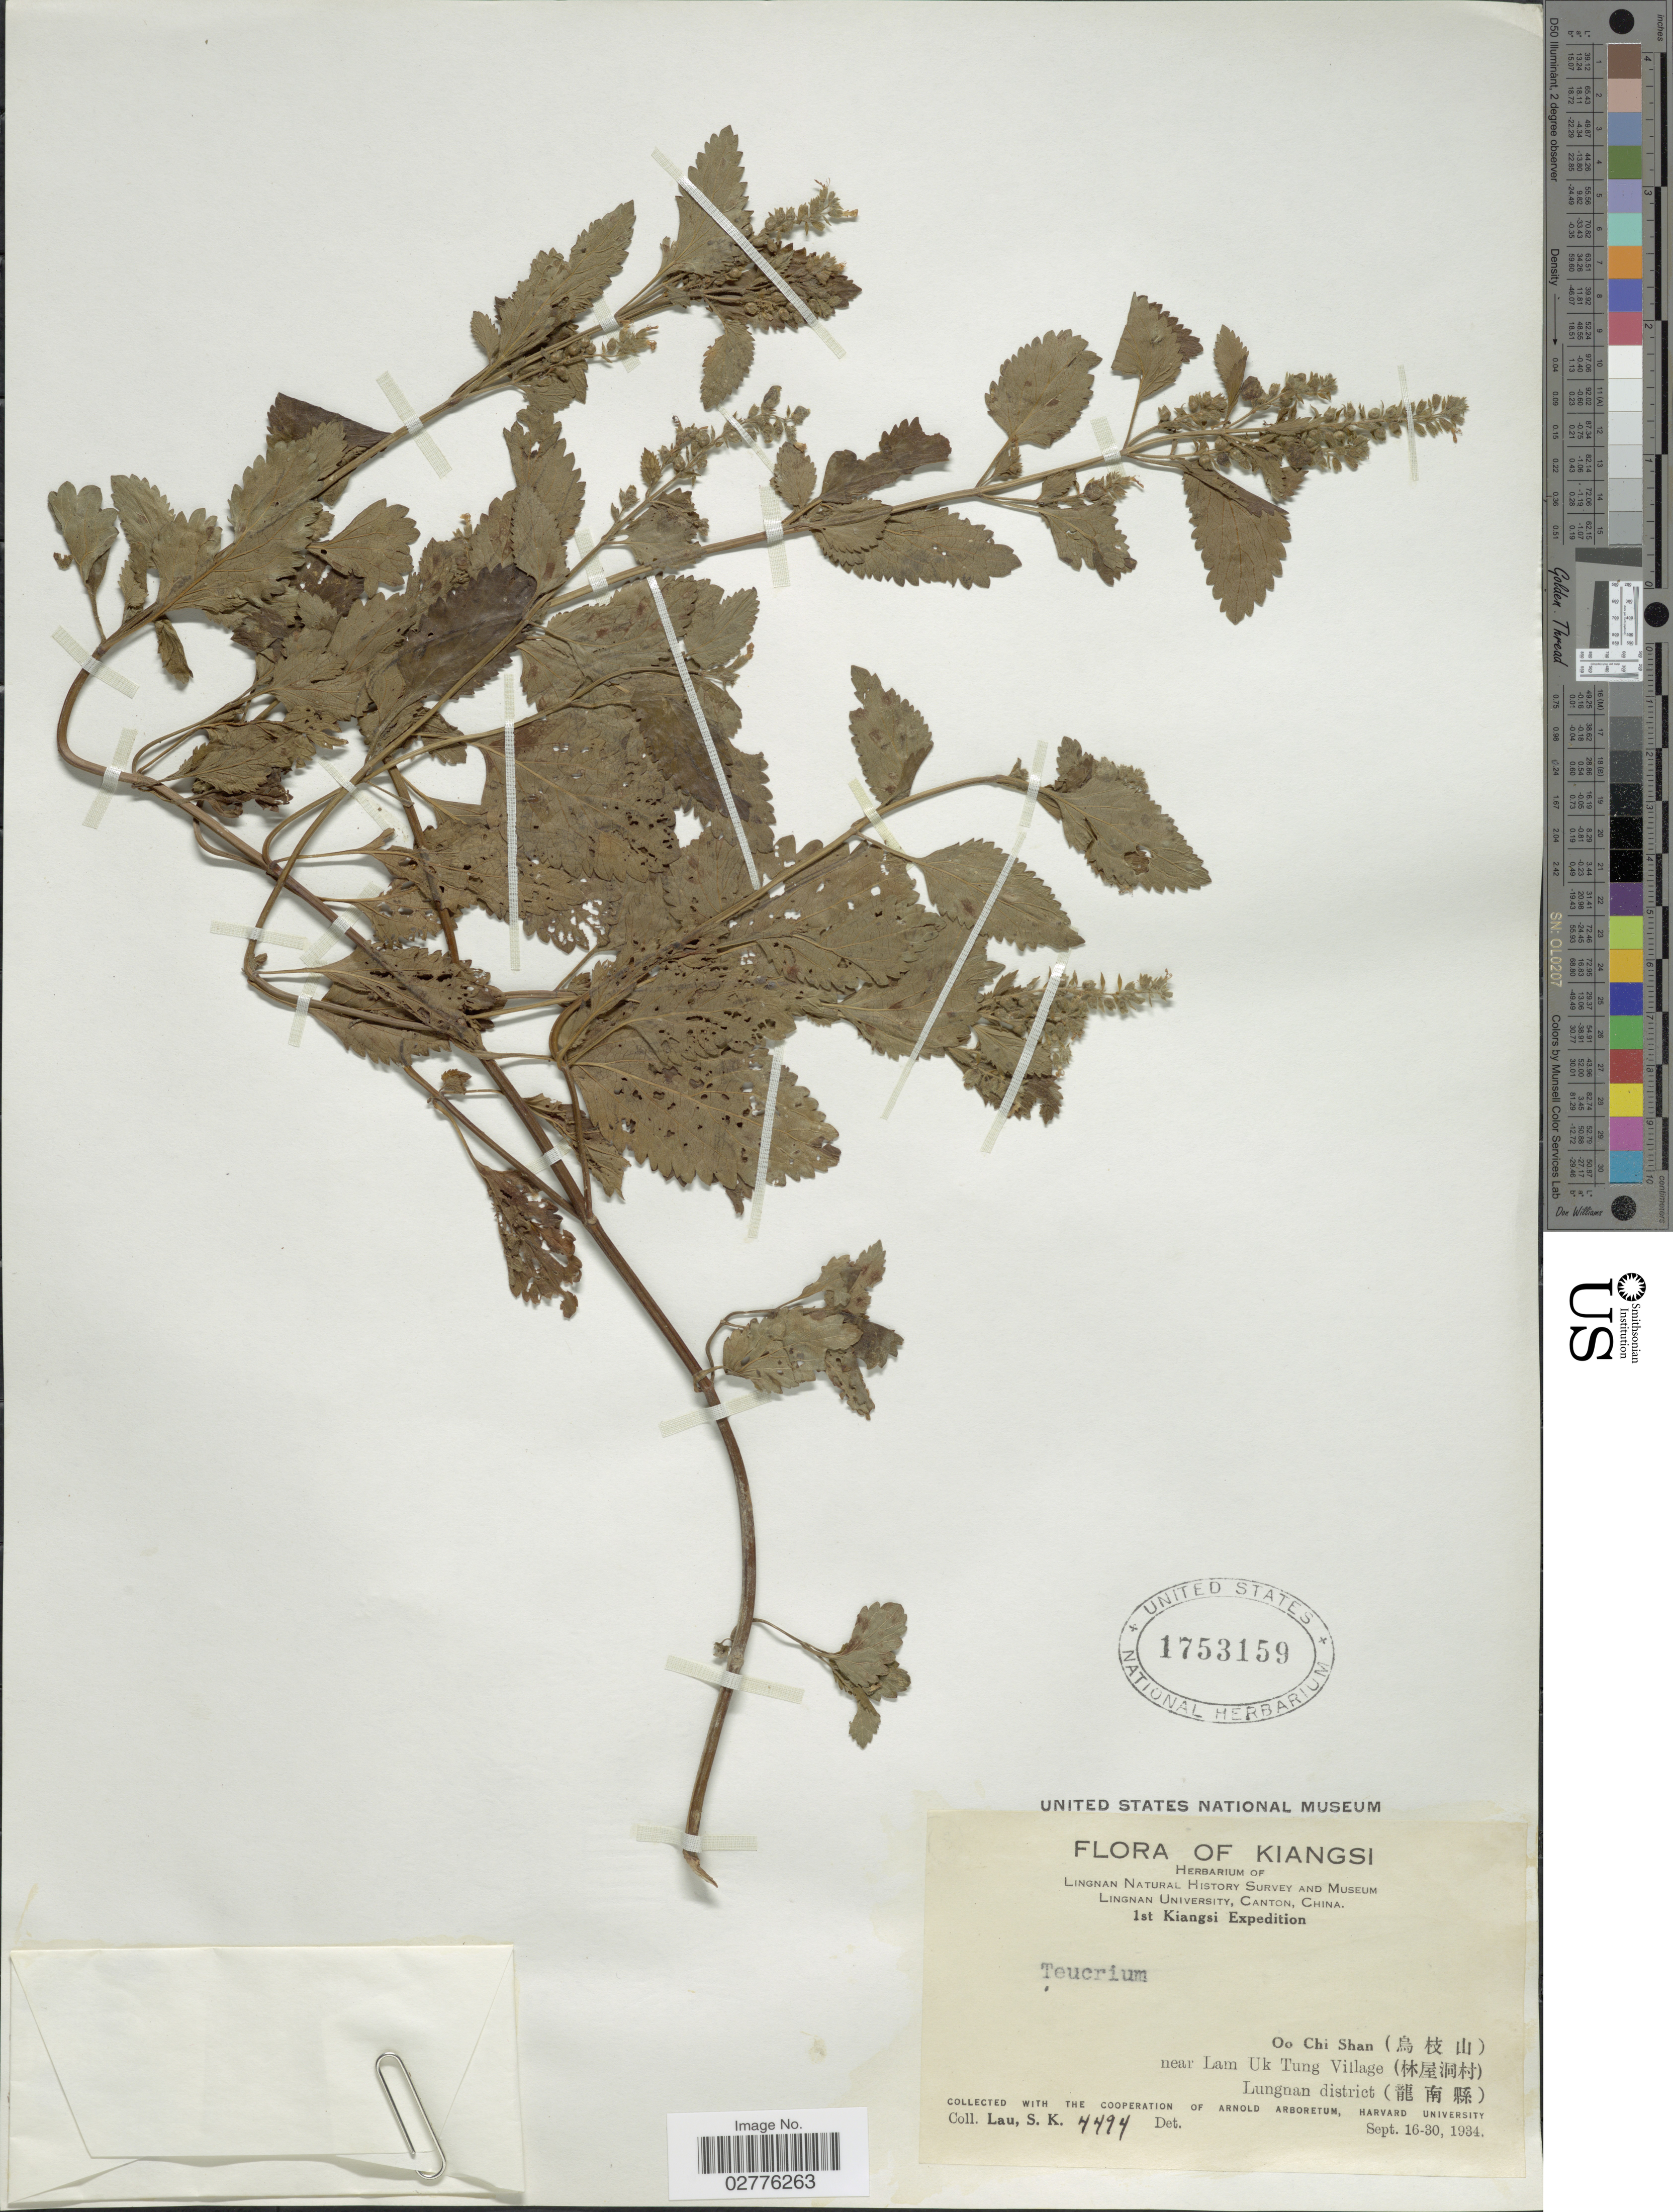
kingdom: Plantae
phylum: Tracheophyta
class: Magnoliopsida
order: Lamiales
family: Lamiaceae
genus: Teucrium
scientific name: Teucrium sp.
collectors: S. K. Lau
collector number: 4494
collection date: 1934-09-16/1934-09-30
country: China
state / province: Jiangxi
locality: Kiangsi, Oo Chi Shan, near Lam Uk Tung Village, Lungnan district.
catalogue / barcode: US 1753159